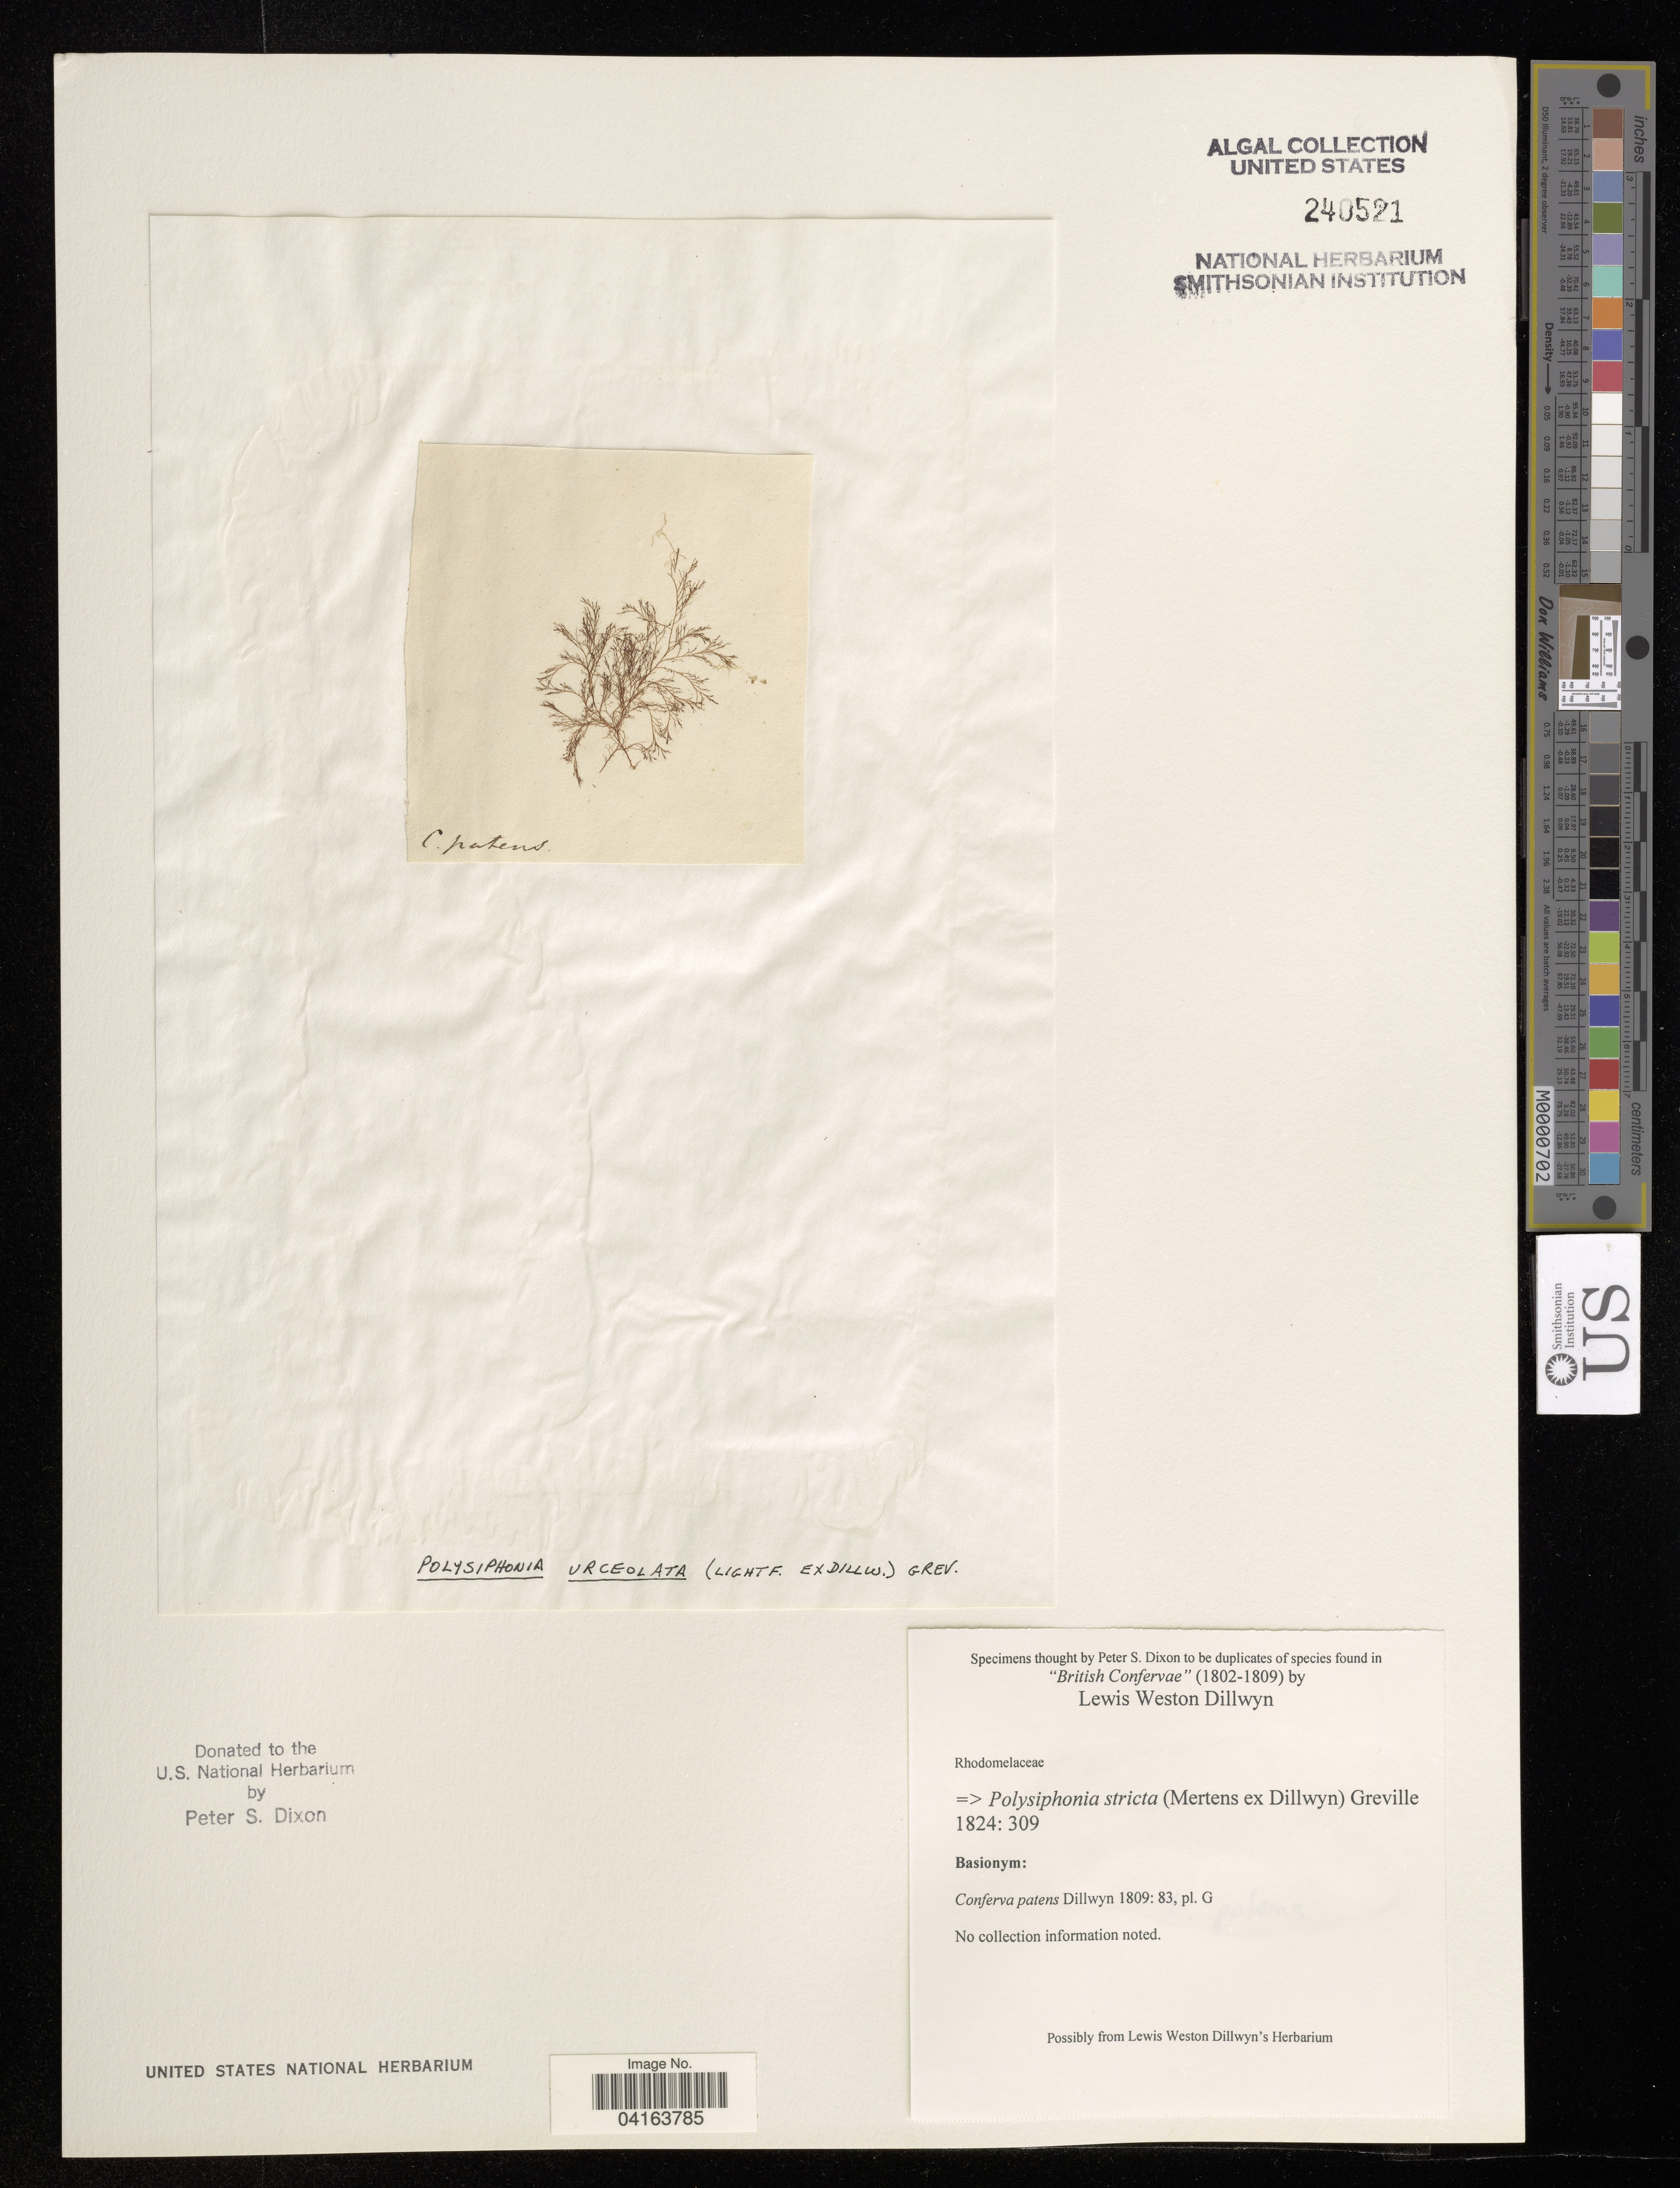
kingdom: Plantae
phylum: Rhodophyta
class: Florideophyceae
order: Ceramiales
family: Rhodomelaceae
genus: Polysiphonia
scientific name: Polysiphonia urceolata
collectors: L. W. Dillwyn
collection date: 1802/1809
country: United Kingdom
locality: British Confervae.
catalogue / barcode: US 240521